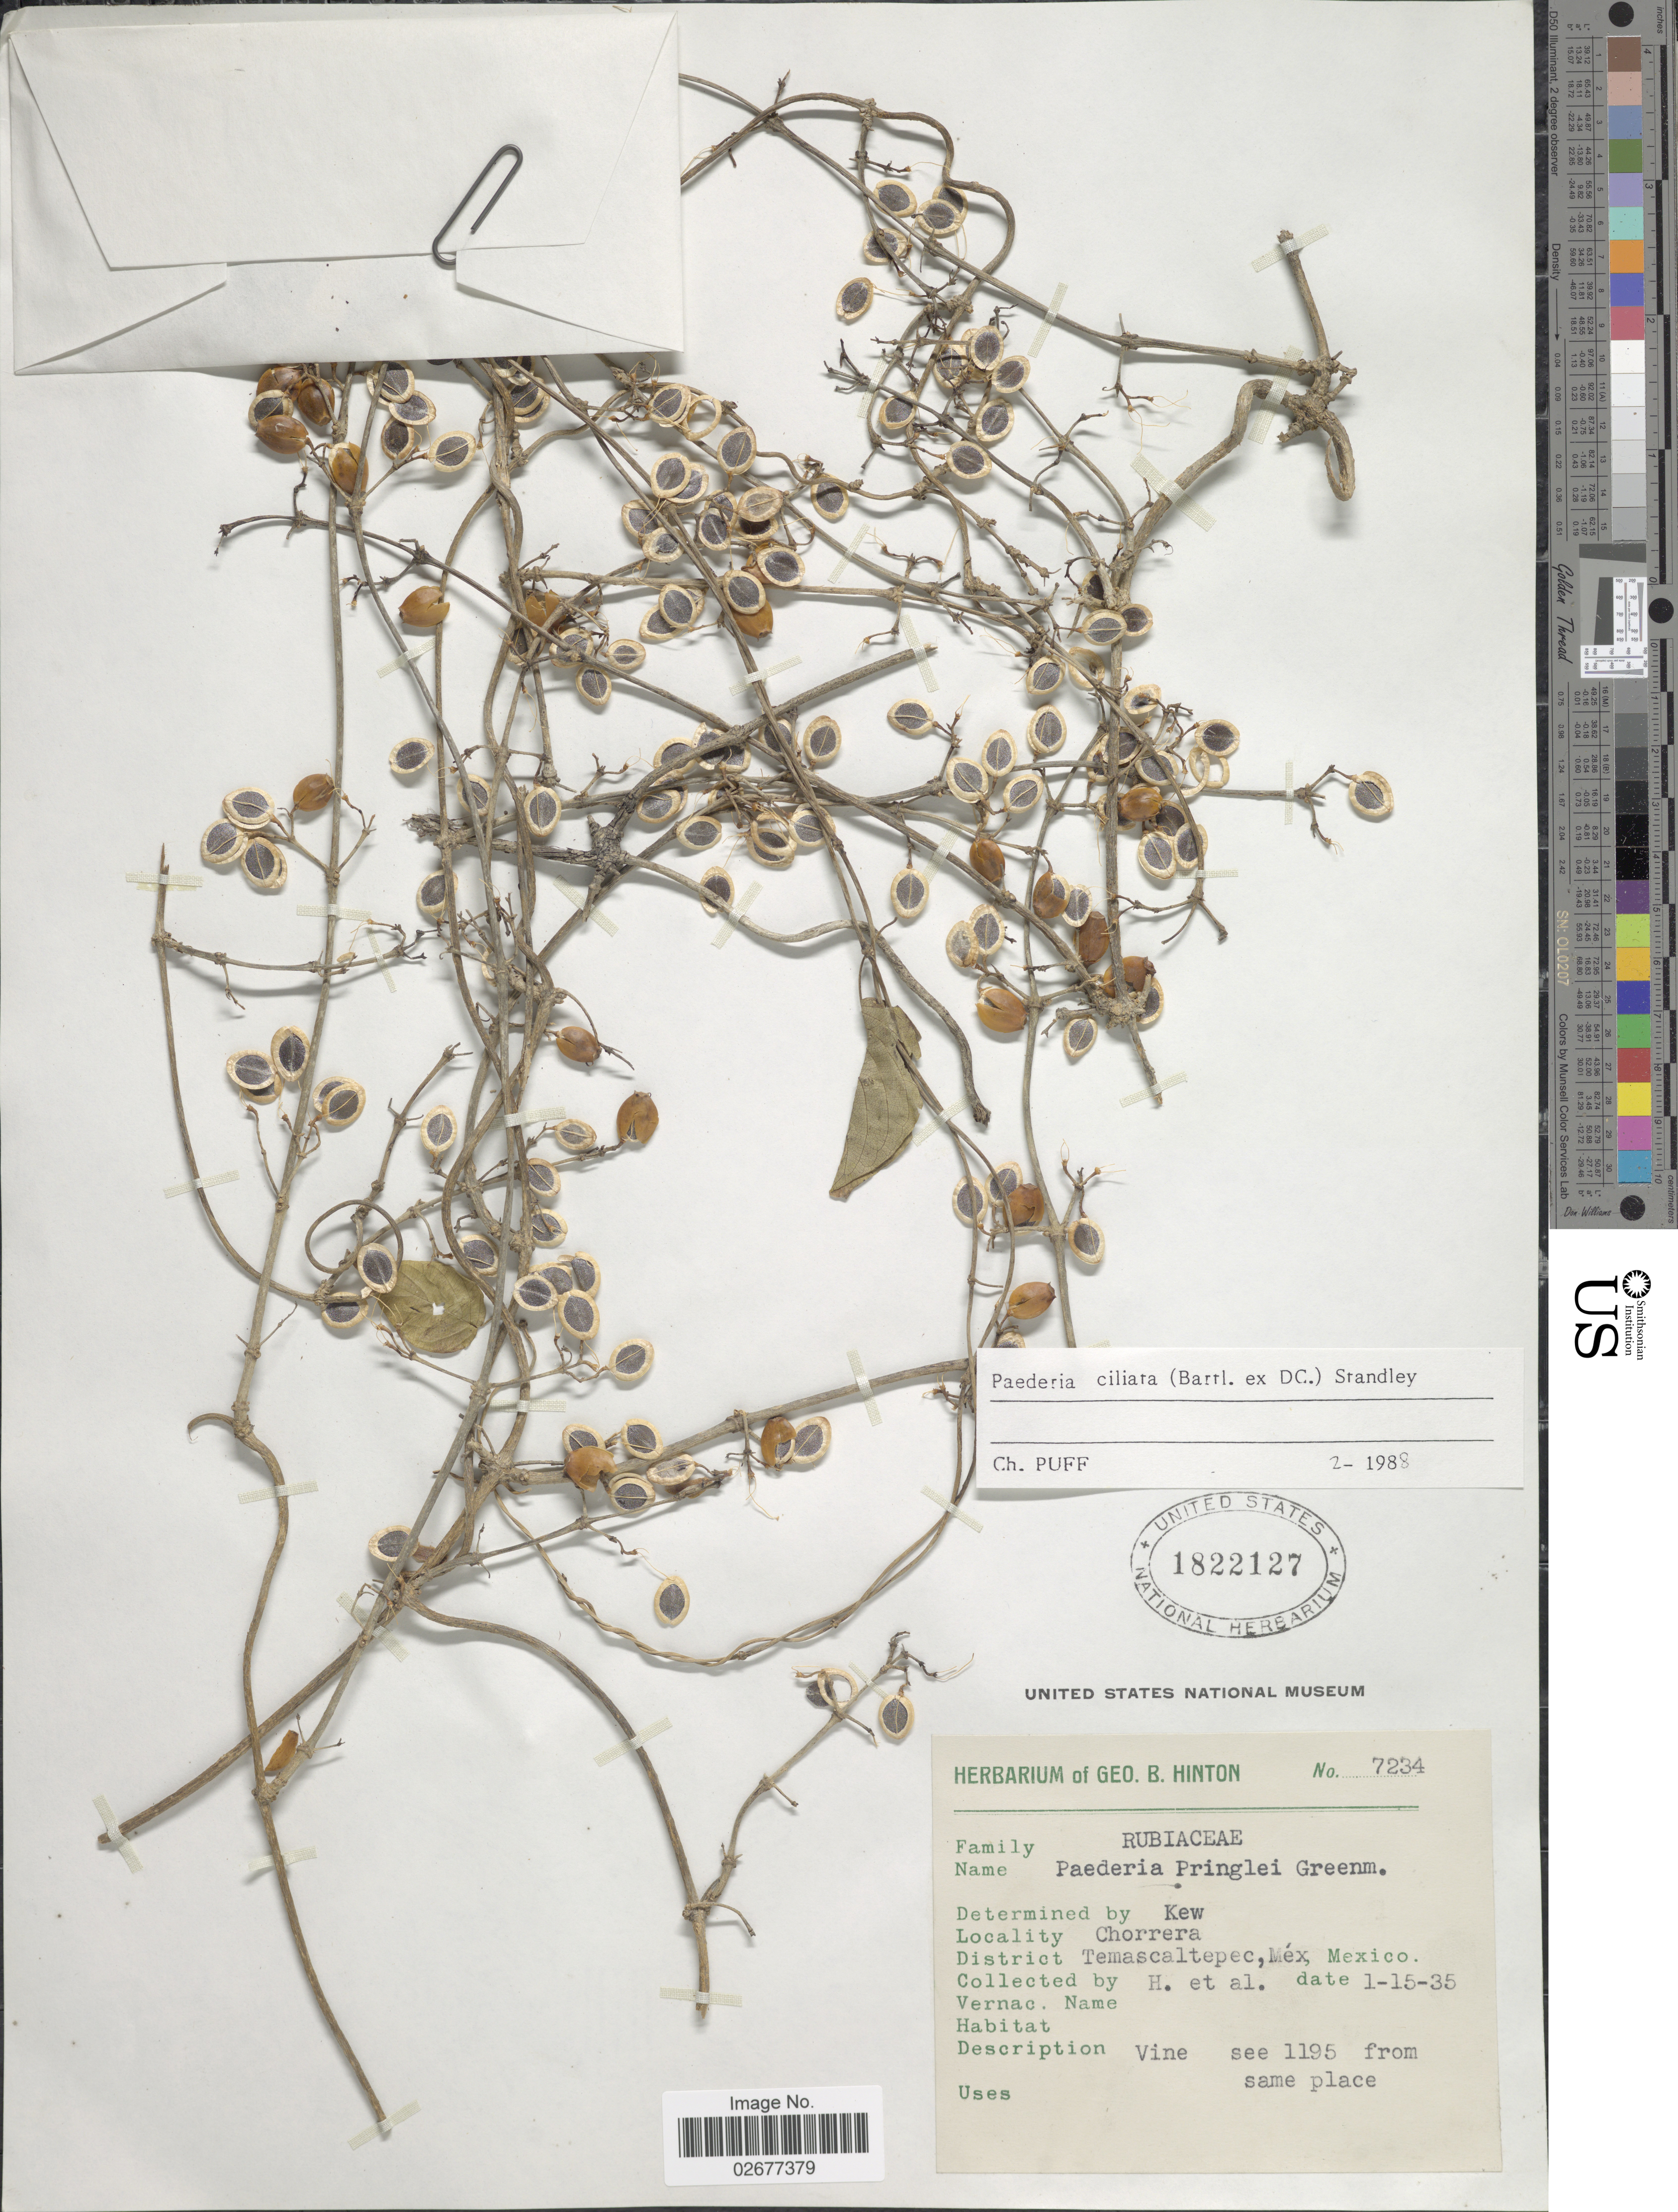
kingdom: Plantae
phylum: Tracheophyta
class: Magnoliopsida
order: Gentianales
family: Rubiaceae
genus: Paederia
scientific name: Paederia ciliata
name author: (Bartl. ex DC.) Standl.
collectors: G. B. Hinton & et al.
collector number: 7234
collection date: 1935-01-15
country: Mexico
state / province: México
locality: Chorrera, District Temascaltepec, Mex., Mexico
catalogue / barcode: US 1822127